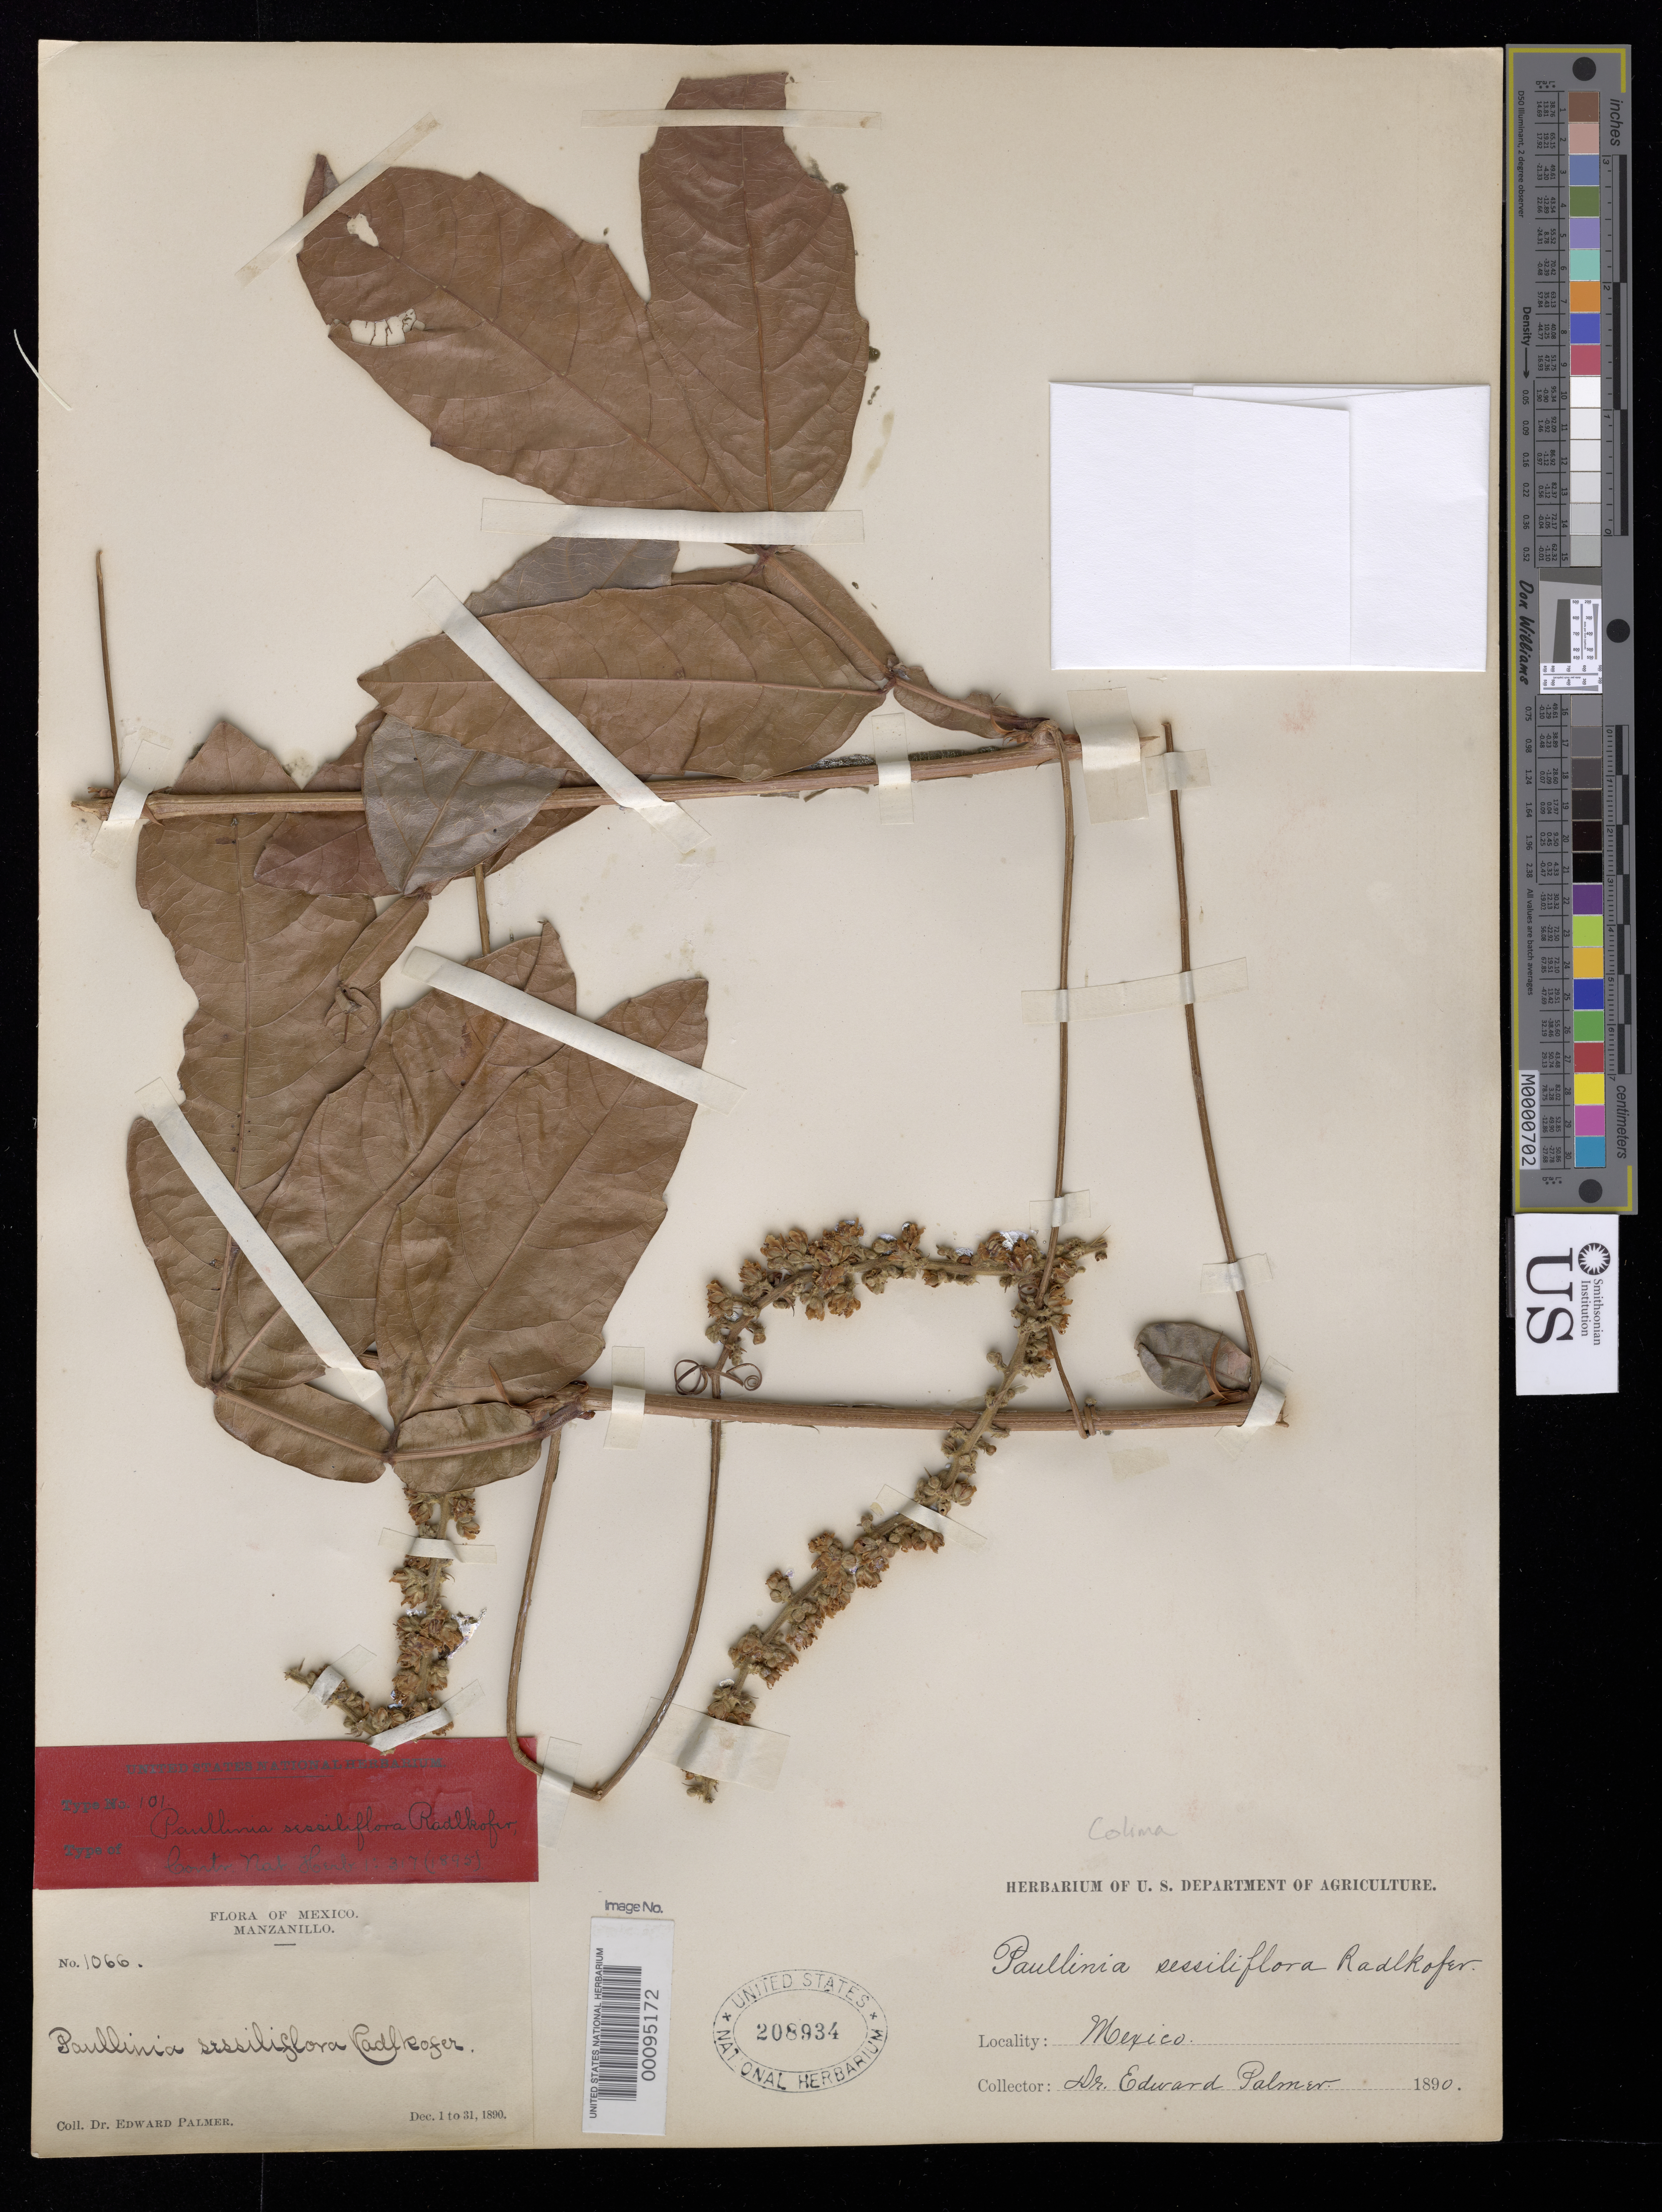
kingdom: Plantae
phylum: Tracheophyta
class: Magnoliopsida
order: Sapindales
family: Sapindaceae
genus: Paullinia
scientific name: Paullinia sessiliflora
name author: Radlk.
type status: Isosyntype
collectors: E. Palmer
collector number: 1066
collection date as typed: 01 Dec 1890 to 31 Dec 1890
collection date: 1890-12-01/1890-12-31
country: Mexico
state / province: Colima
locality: Manzanillo.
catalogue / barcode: US 208934